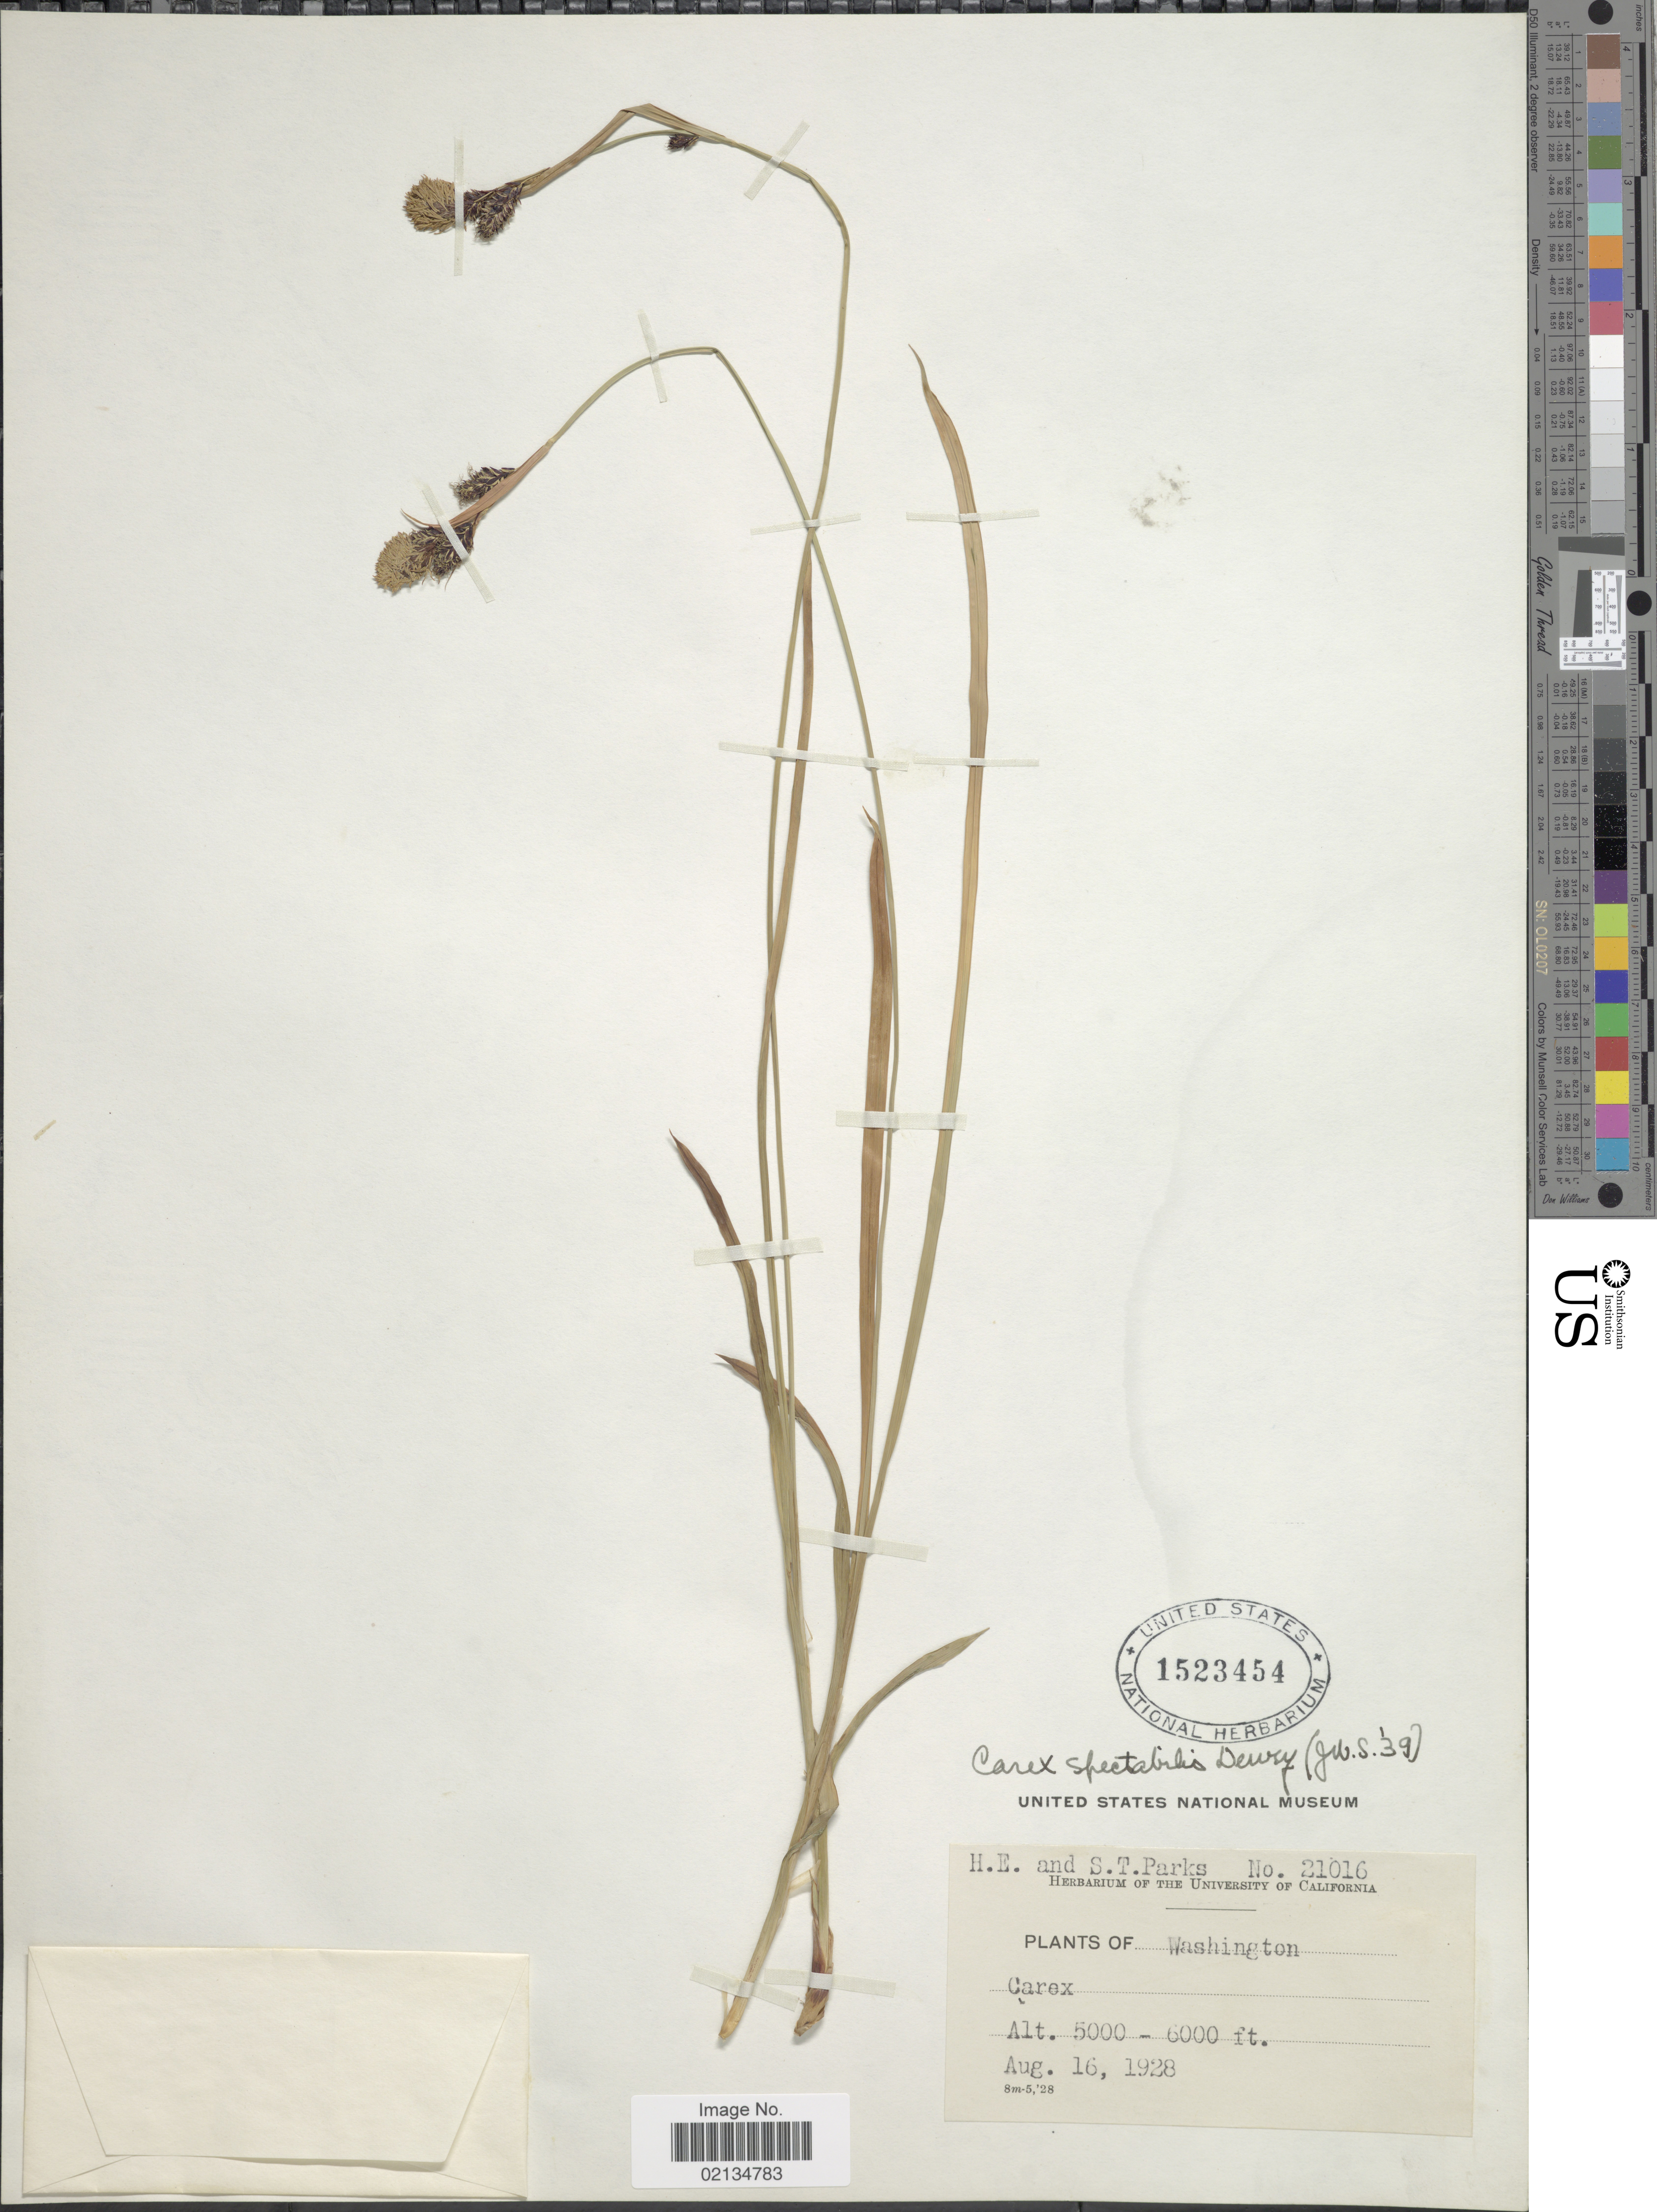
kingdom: Plantae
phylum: Tracheophyta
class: Liliopsida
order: Poales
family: Cyperaceae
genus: Carex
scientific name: Carex spectabilis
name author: Dewey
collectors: H. E. Parks & S. Parks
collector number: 21016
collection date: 1928-08-16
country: United States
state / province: Washington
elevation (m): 1524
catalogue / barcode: US 1523454